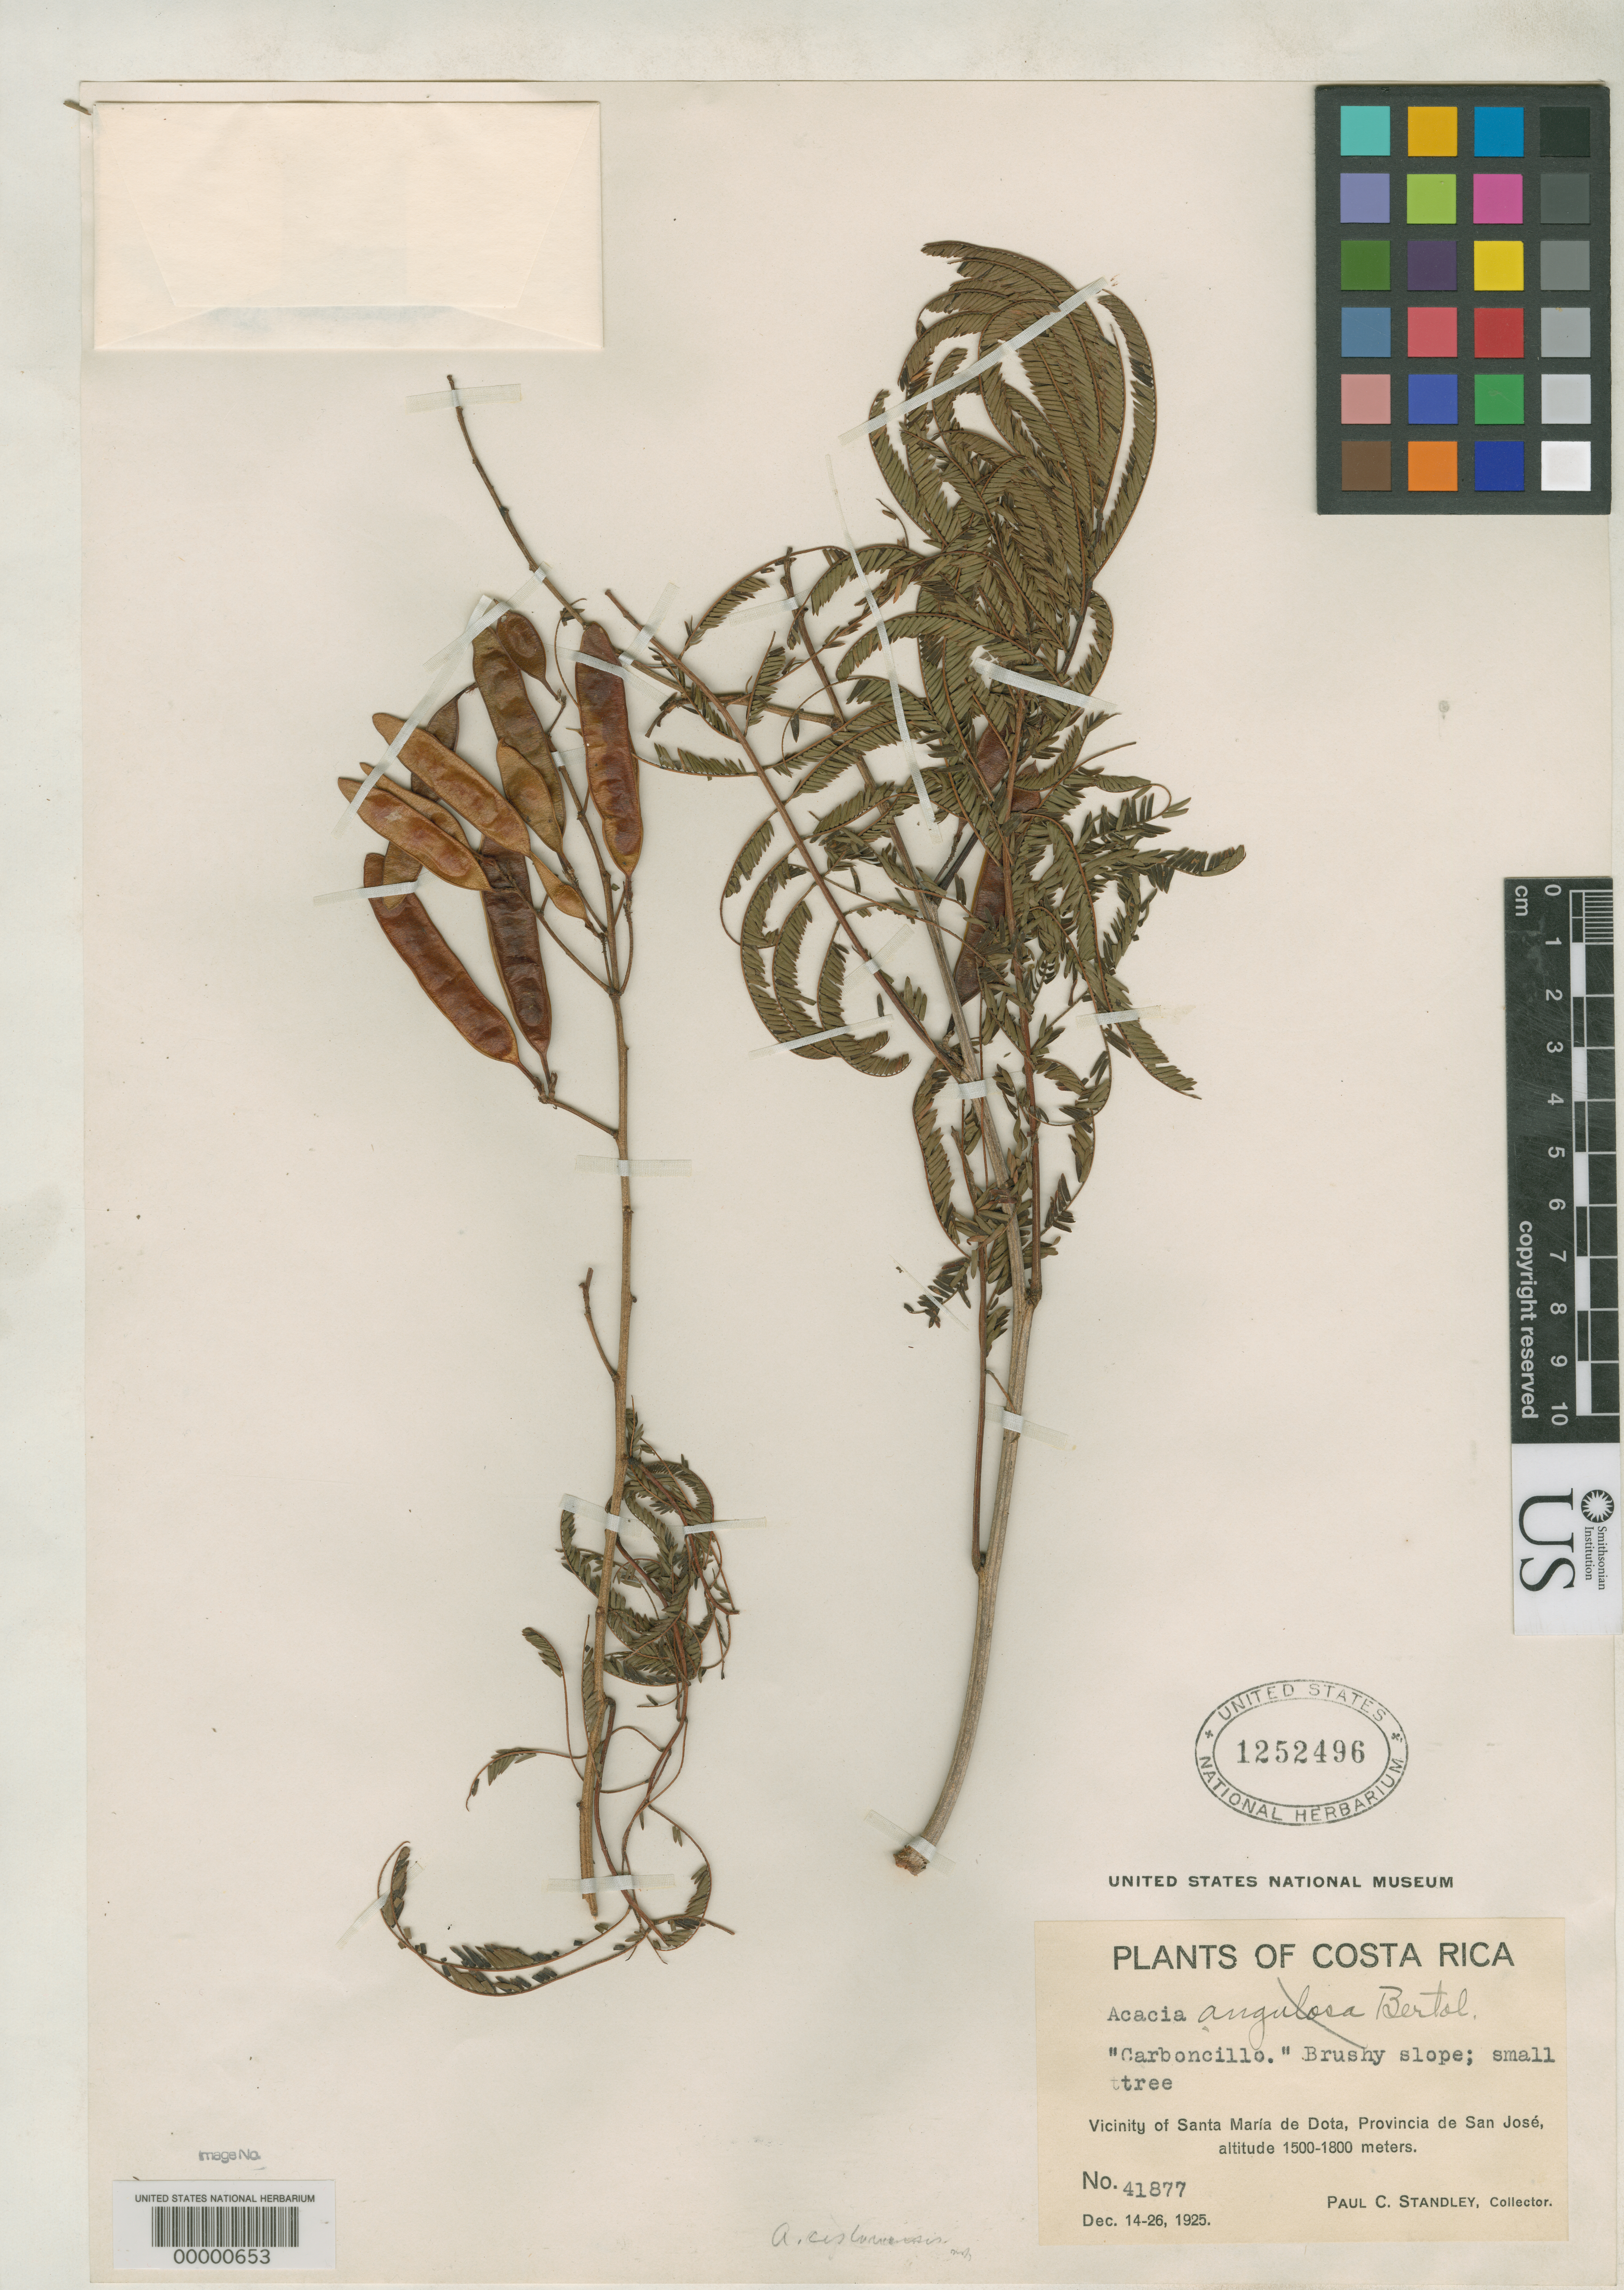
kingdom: Plantae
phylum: Tracheophyta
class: Magnoliopsida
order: Fabales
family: Fabaceae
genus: Acaciella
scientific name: Acaciella costaricensis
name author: Britton & Rose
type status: Isotype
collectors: P. C. Standley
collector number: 41877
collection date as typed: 1925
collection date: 1925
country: Costa Rica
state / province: San José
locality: Santa Maria de Dota.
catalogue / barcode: US 1252496